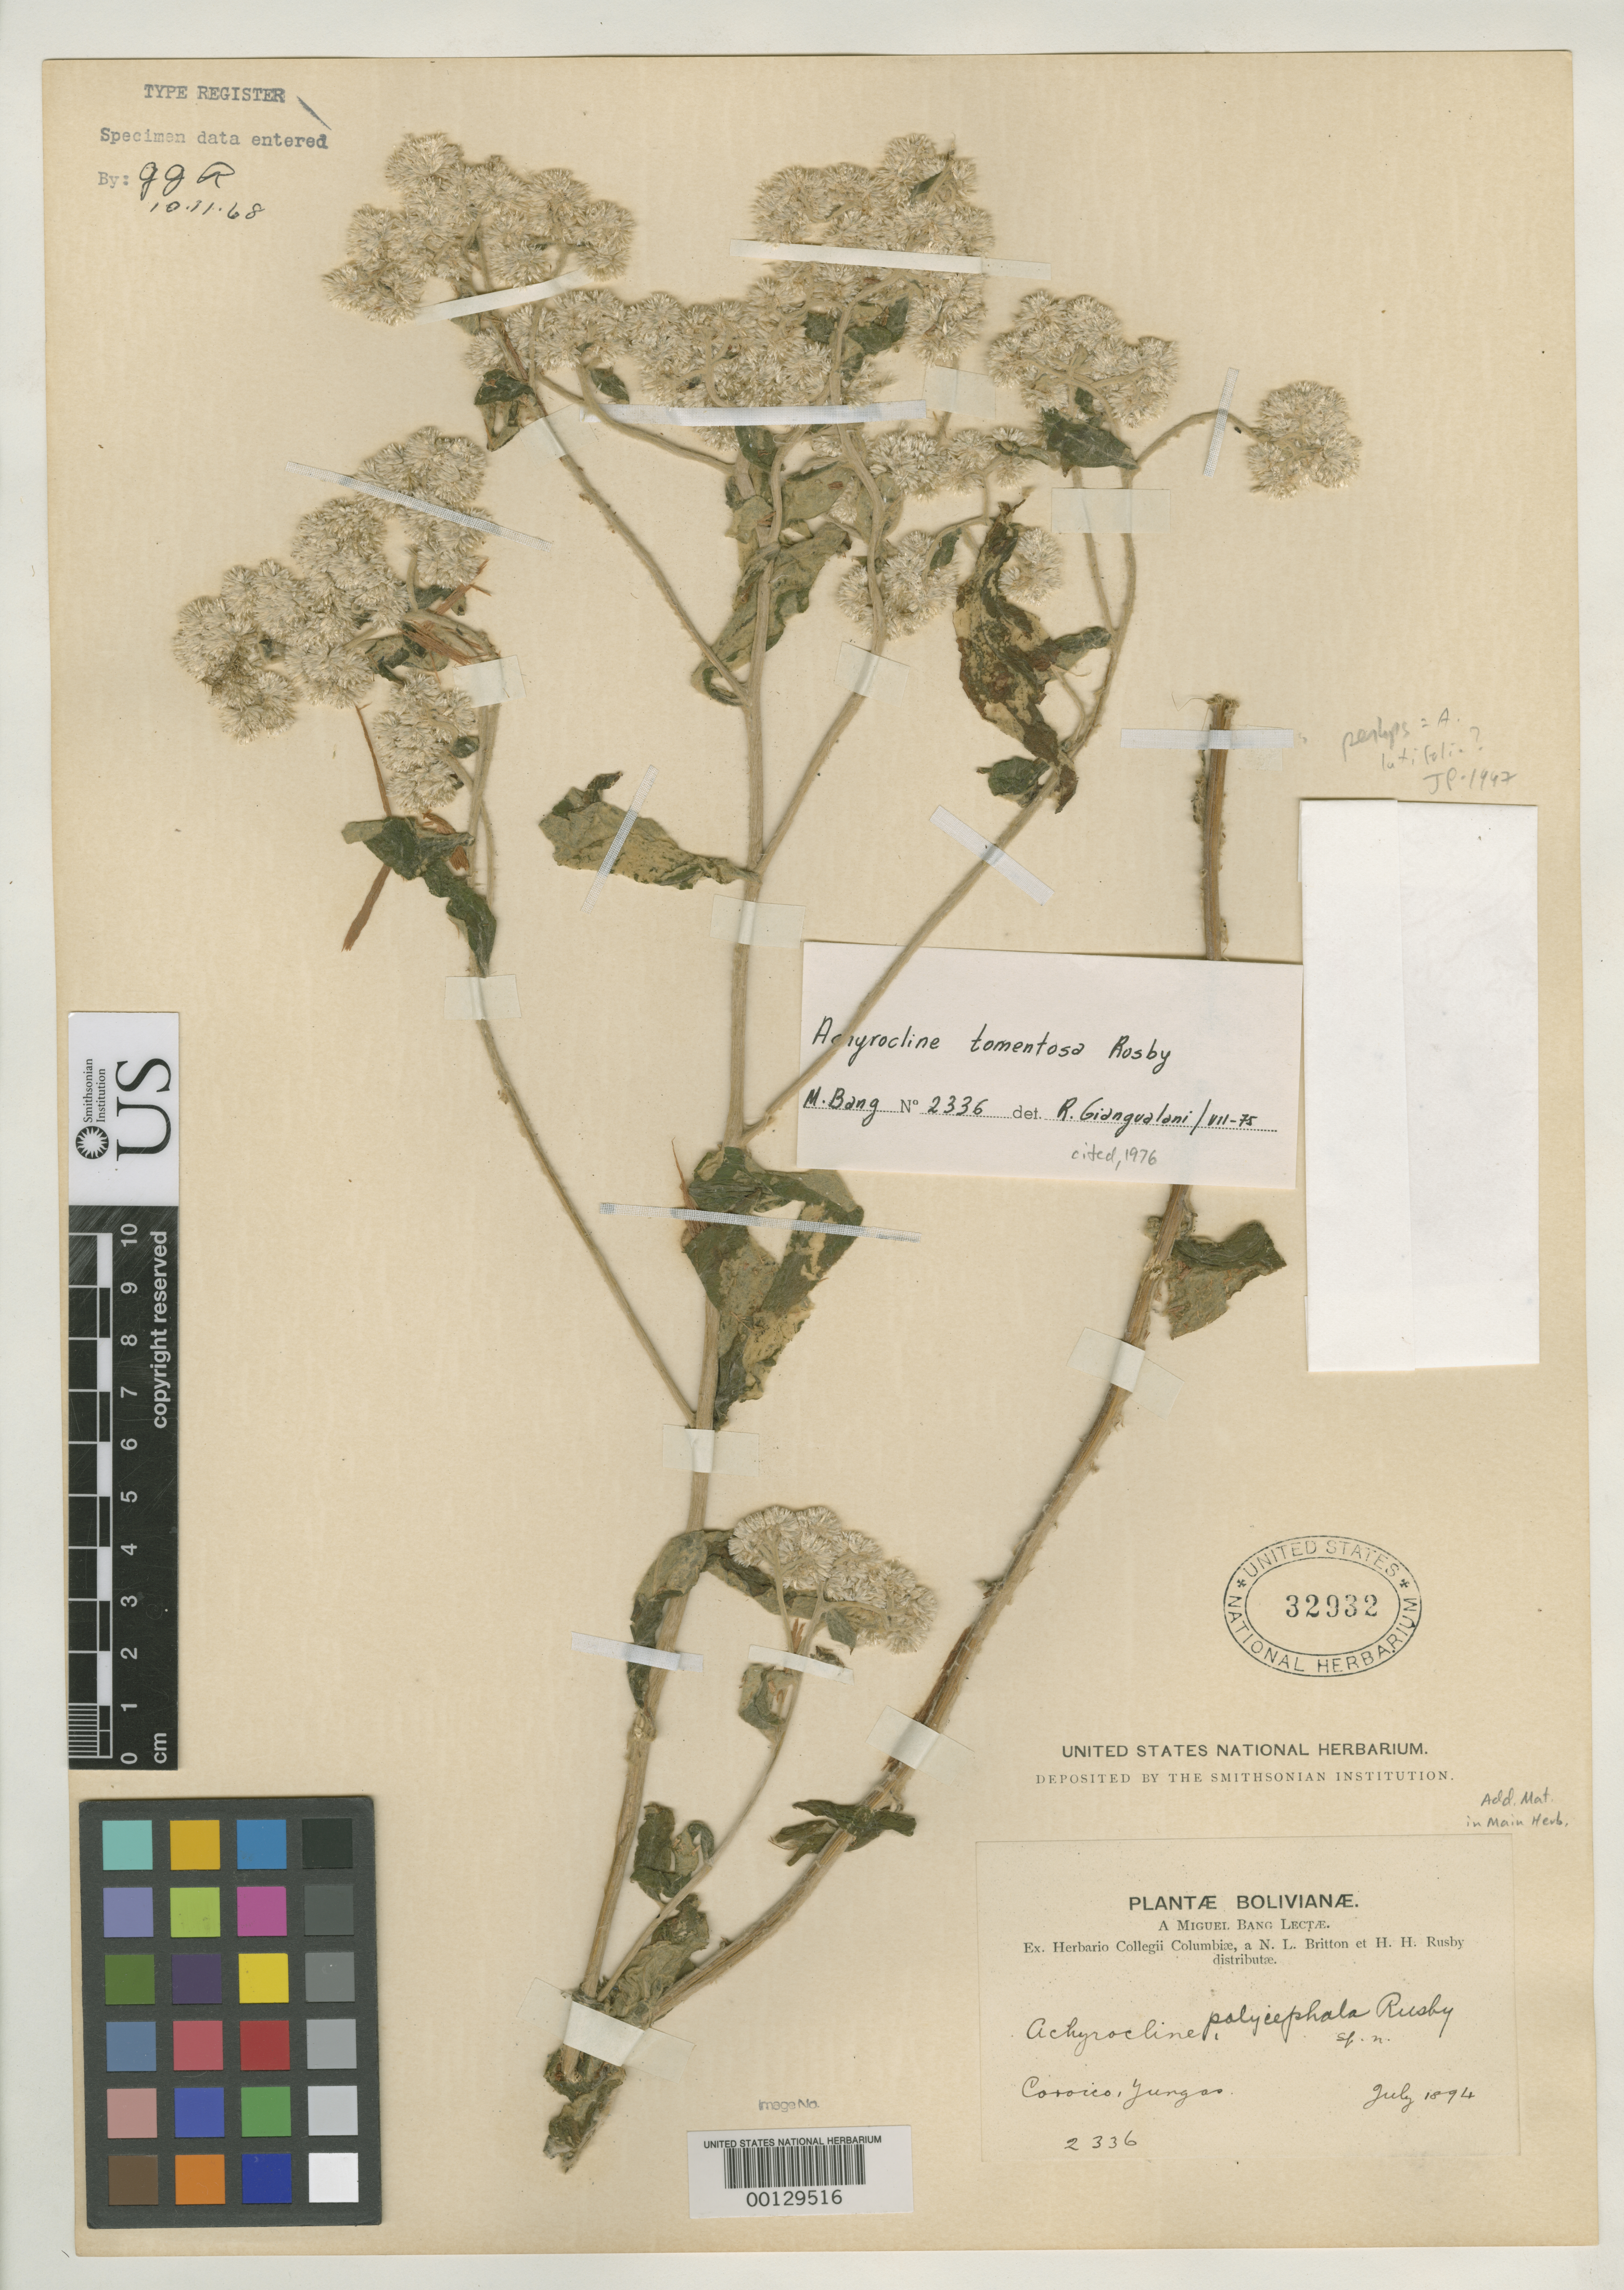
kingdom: Plantae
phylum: Tracheophyta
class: Magnoliopsida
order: Asterales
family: Asteraceae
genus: Achyrocline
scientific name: Achyrocline polycephala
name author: Rusby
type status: Isotype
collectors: M. Bang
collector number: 2336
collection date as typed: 11 Jul 1894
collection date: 1894-07-11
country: Bolivia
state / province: La Paz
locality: Coroico, Yungas.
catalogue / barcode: US 32932